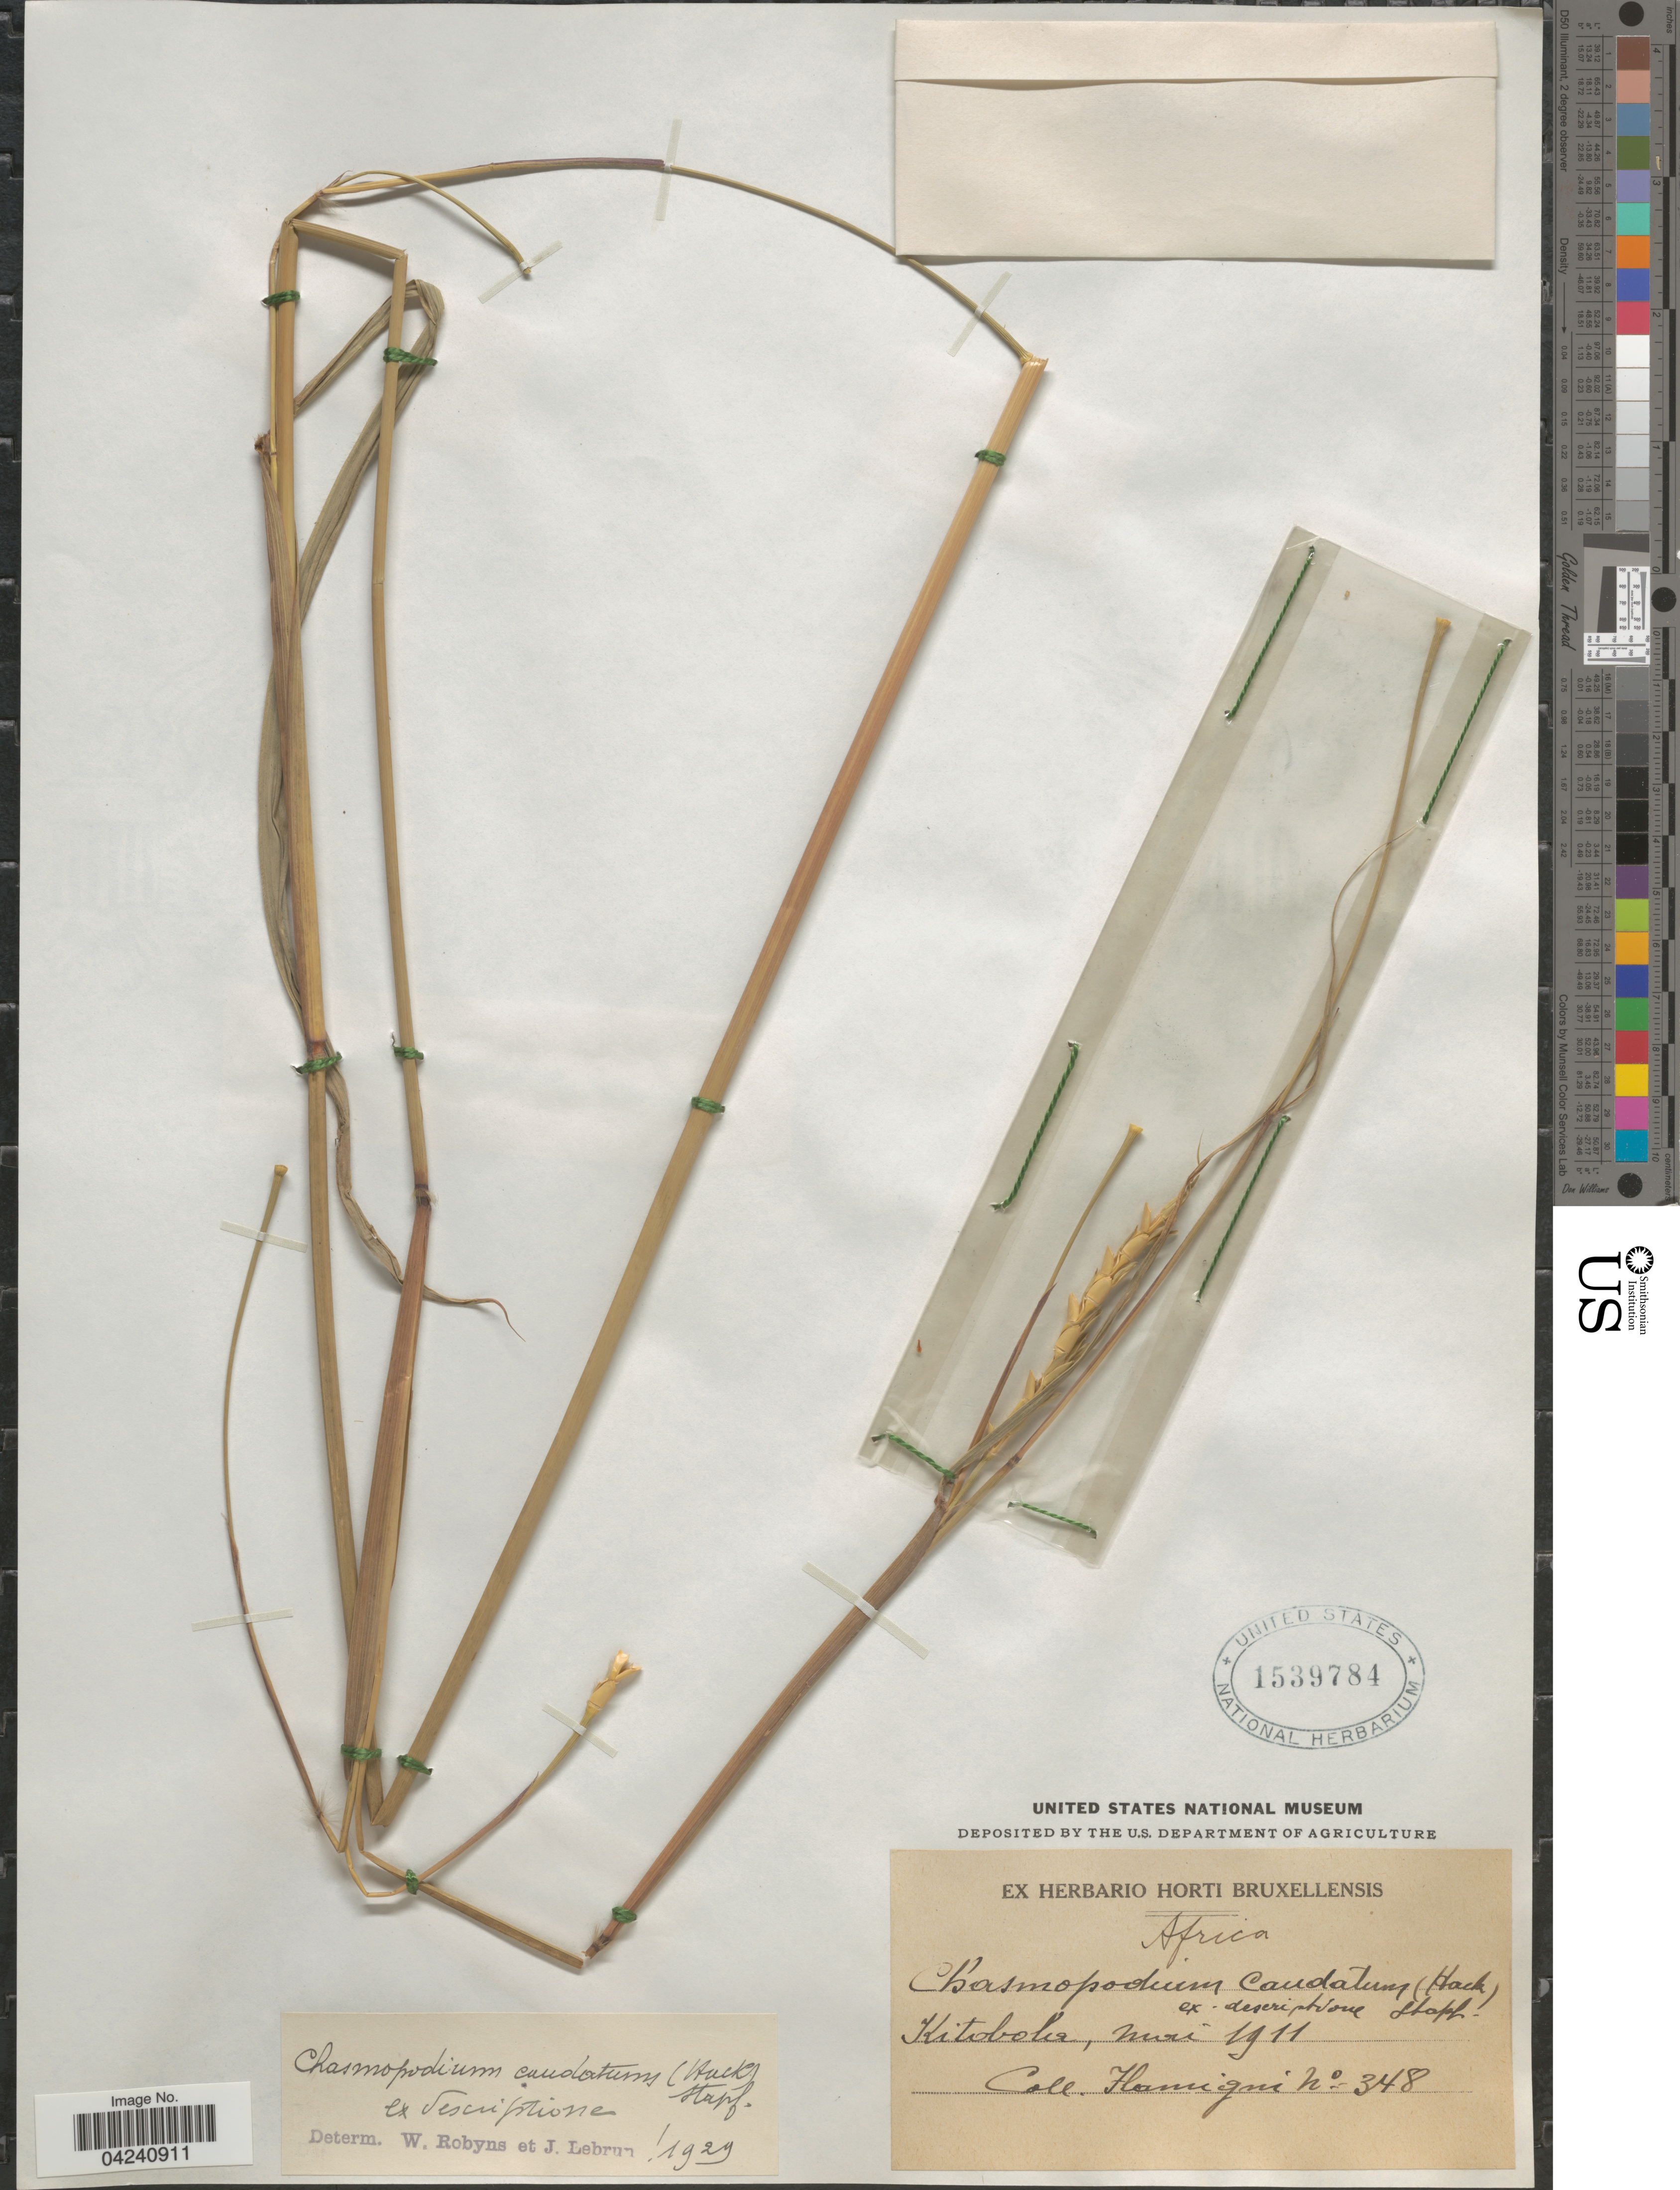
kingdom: Plantae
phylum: Tracheophyta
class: Liliopsida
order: Poales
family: Poaceae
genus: Chasmopodium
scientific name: Chasmopodium caudatum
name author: (Hack.) Stapf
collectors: -. Flamiqni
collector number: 348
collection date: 1911-05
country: Congo, Democratic Republic of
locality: Africa. Kitobola.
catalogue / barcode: US 1539784